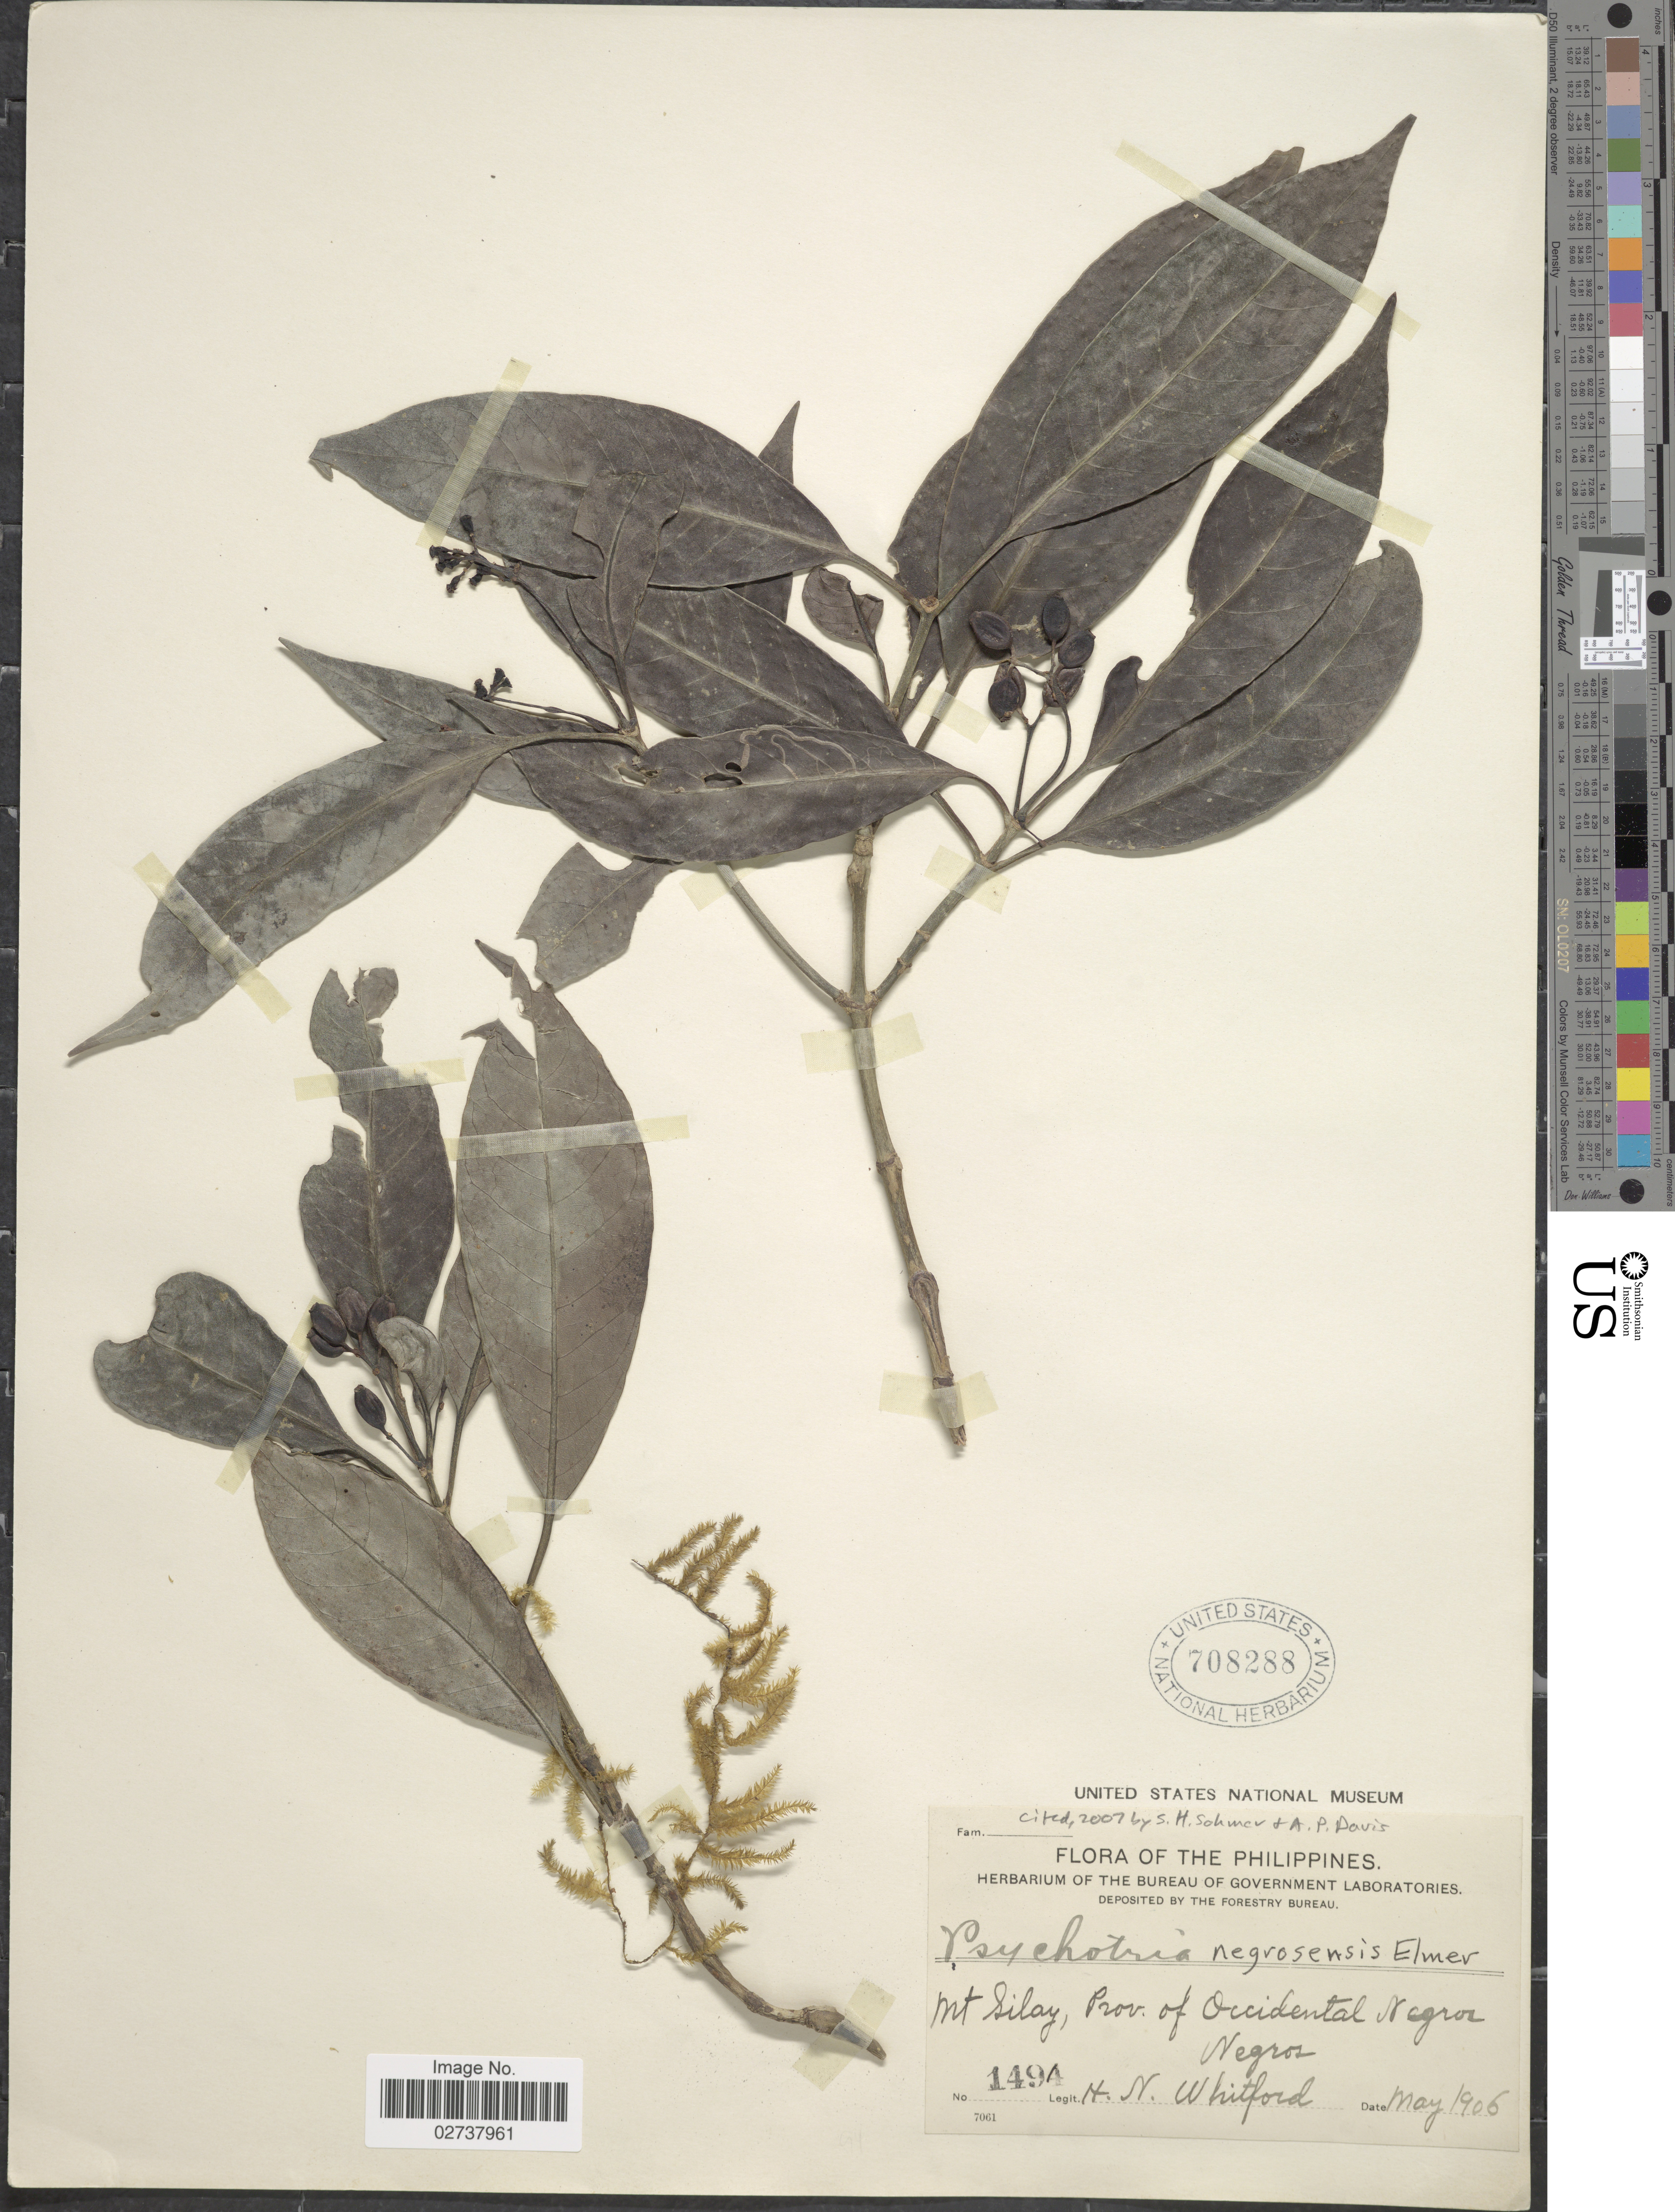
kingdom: Plantae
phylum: Tracheophyta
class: Magnoliopsida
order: Gentianales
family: Rubiaceae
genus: Psychotria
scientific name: Psychotria negrosensis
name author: Elmer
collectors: H. N. Whitford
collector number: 1494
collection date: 1906-05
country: Philippines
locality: Mt. Silay, Prov. of Occidental Negros, Negros.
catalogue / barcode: US 708288